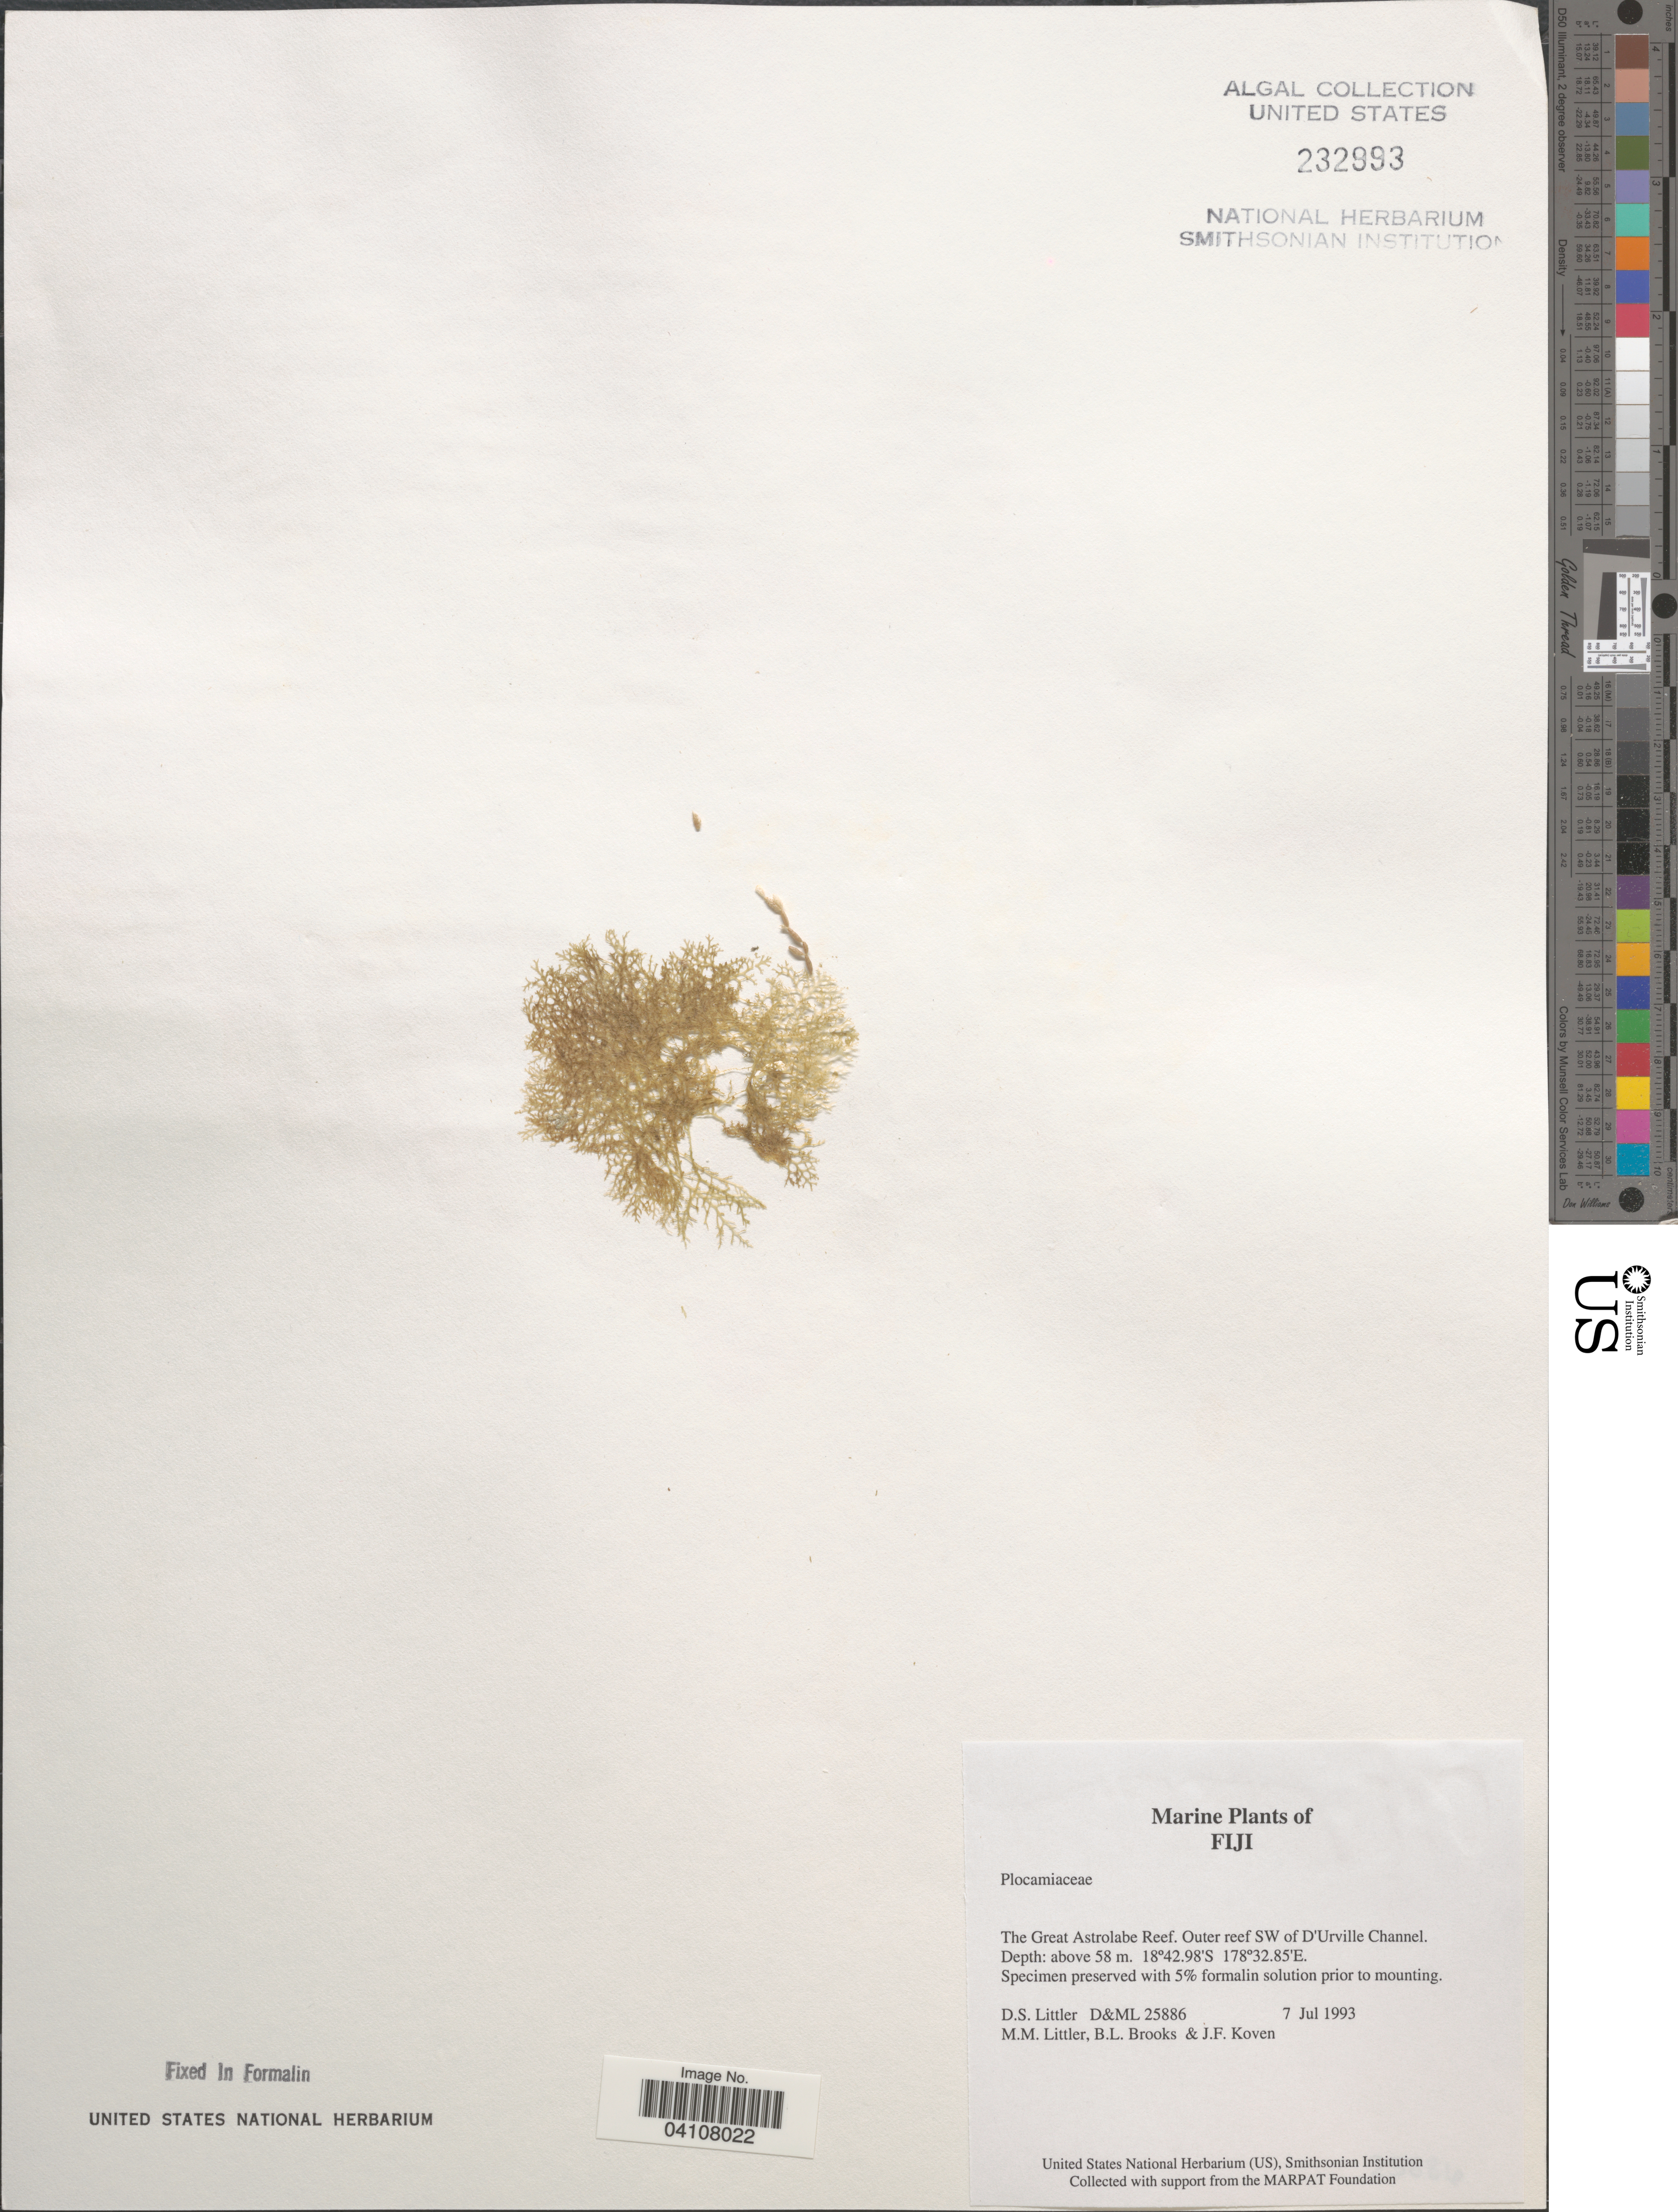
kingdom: Plantae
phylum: Rhodophyta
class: Florideophyceae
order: Plocamiales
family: Plocamiaceae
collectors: D. S. Littler, B. Brooks & J. Koven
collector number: D&ML25886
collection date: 1993-07-07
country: Fiji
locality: The Great Astrolabe Reef. Outer reef SW of D'Urville Channel.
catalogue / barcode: US 232993